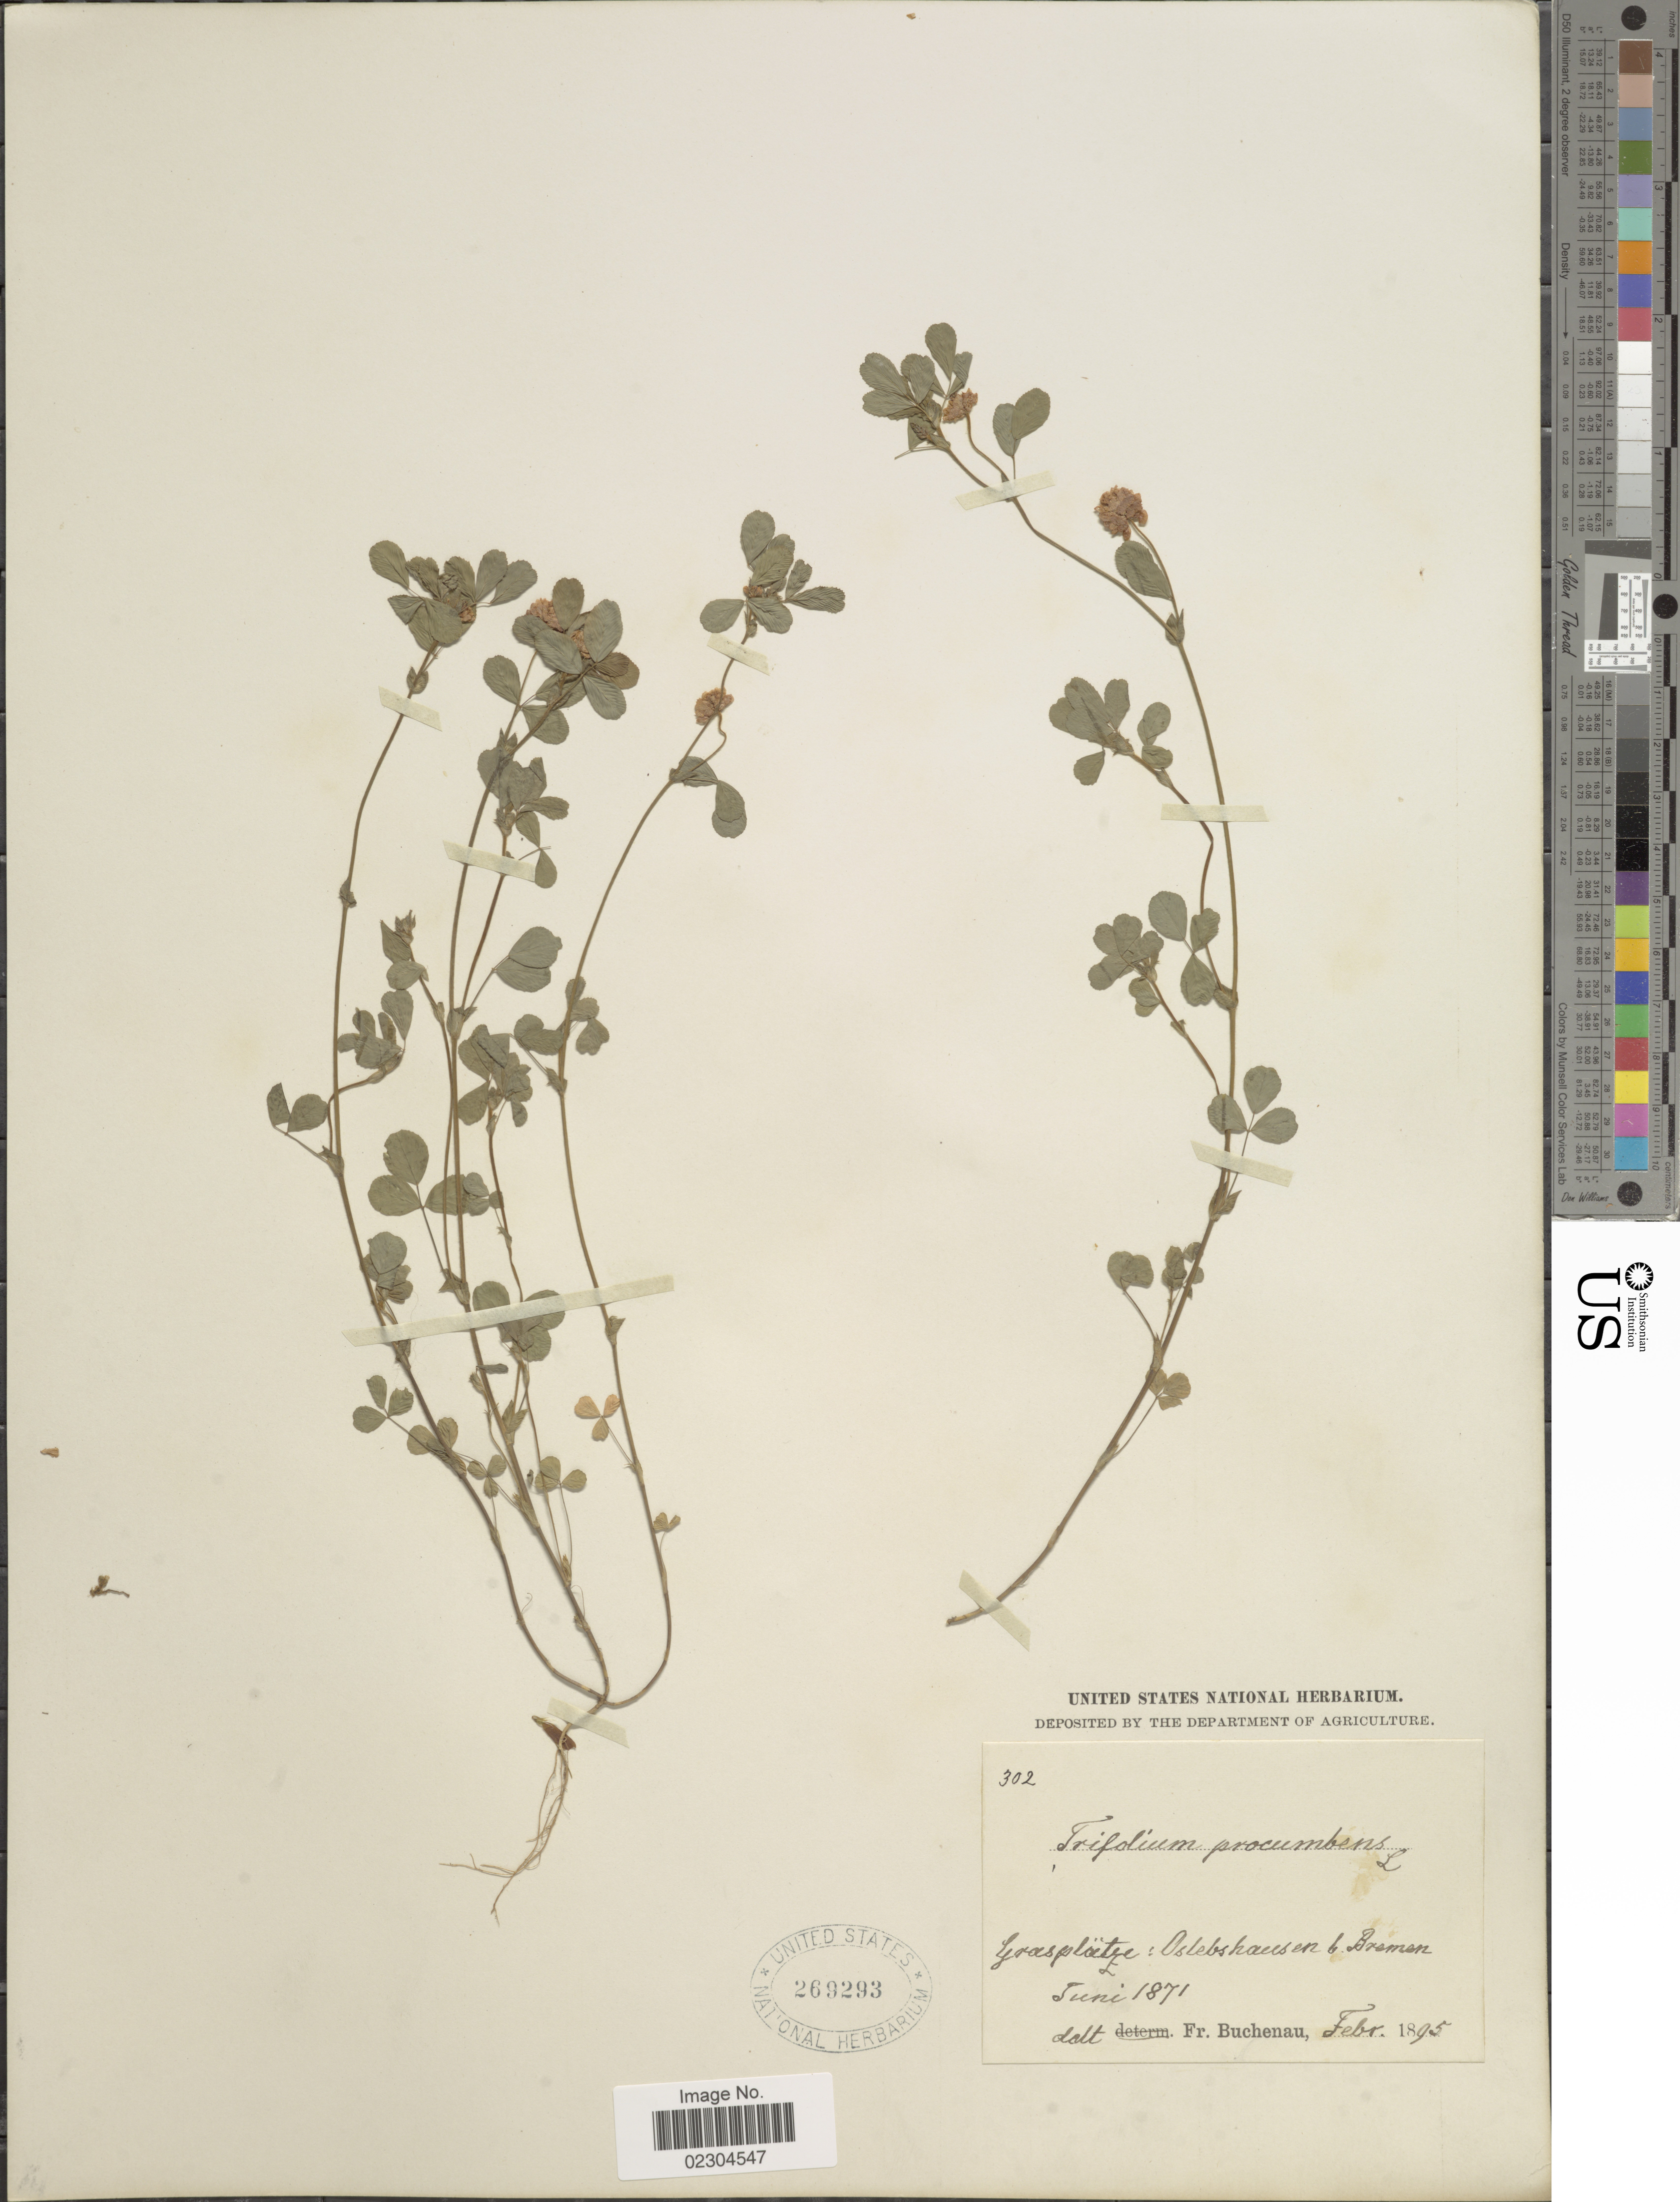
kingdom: Plantae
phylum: Tracheophyta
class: Magnoliopsida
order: Fabales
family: Fabaceae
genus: Trifolium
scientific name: Trifolium procumbens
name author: L.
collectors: F. Buchenau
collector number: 302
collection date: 1871-06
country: Germany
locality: Grasplatze: Oslebshausen b. Bremen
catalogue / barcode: US 269293